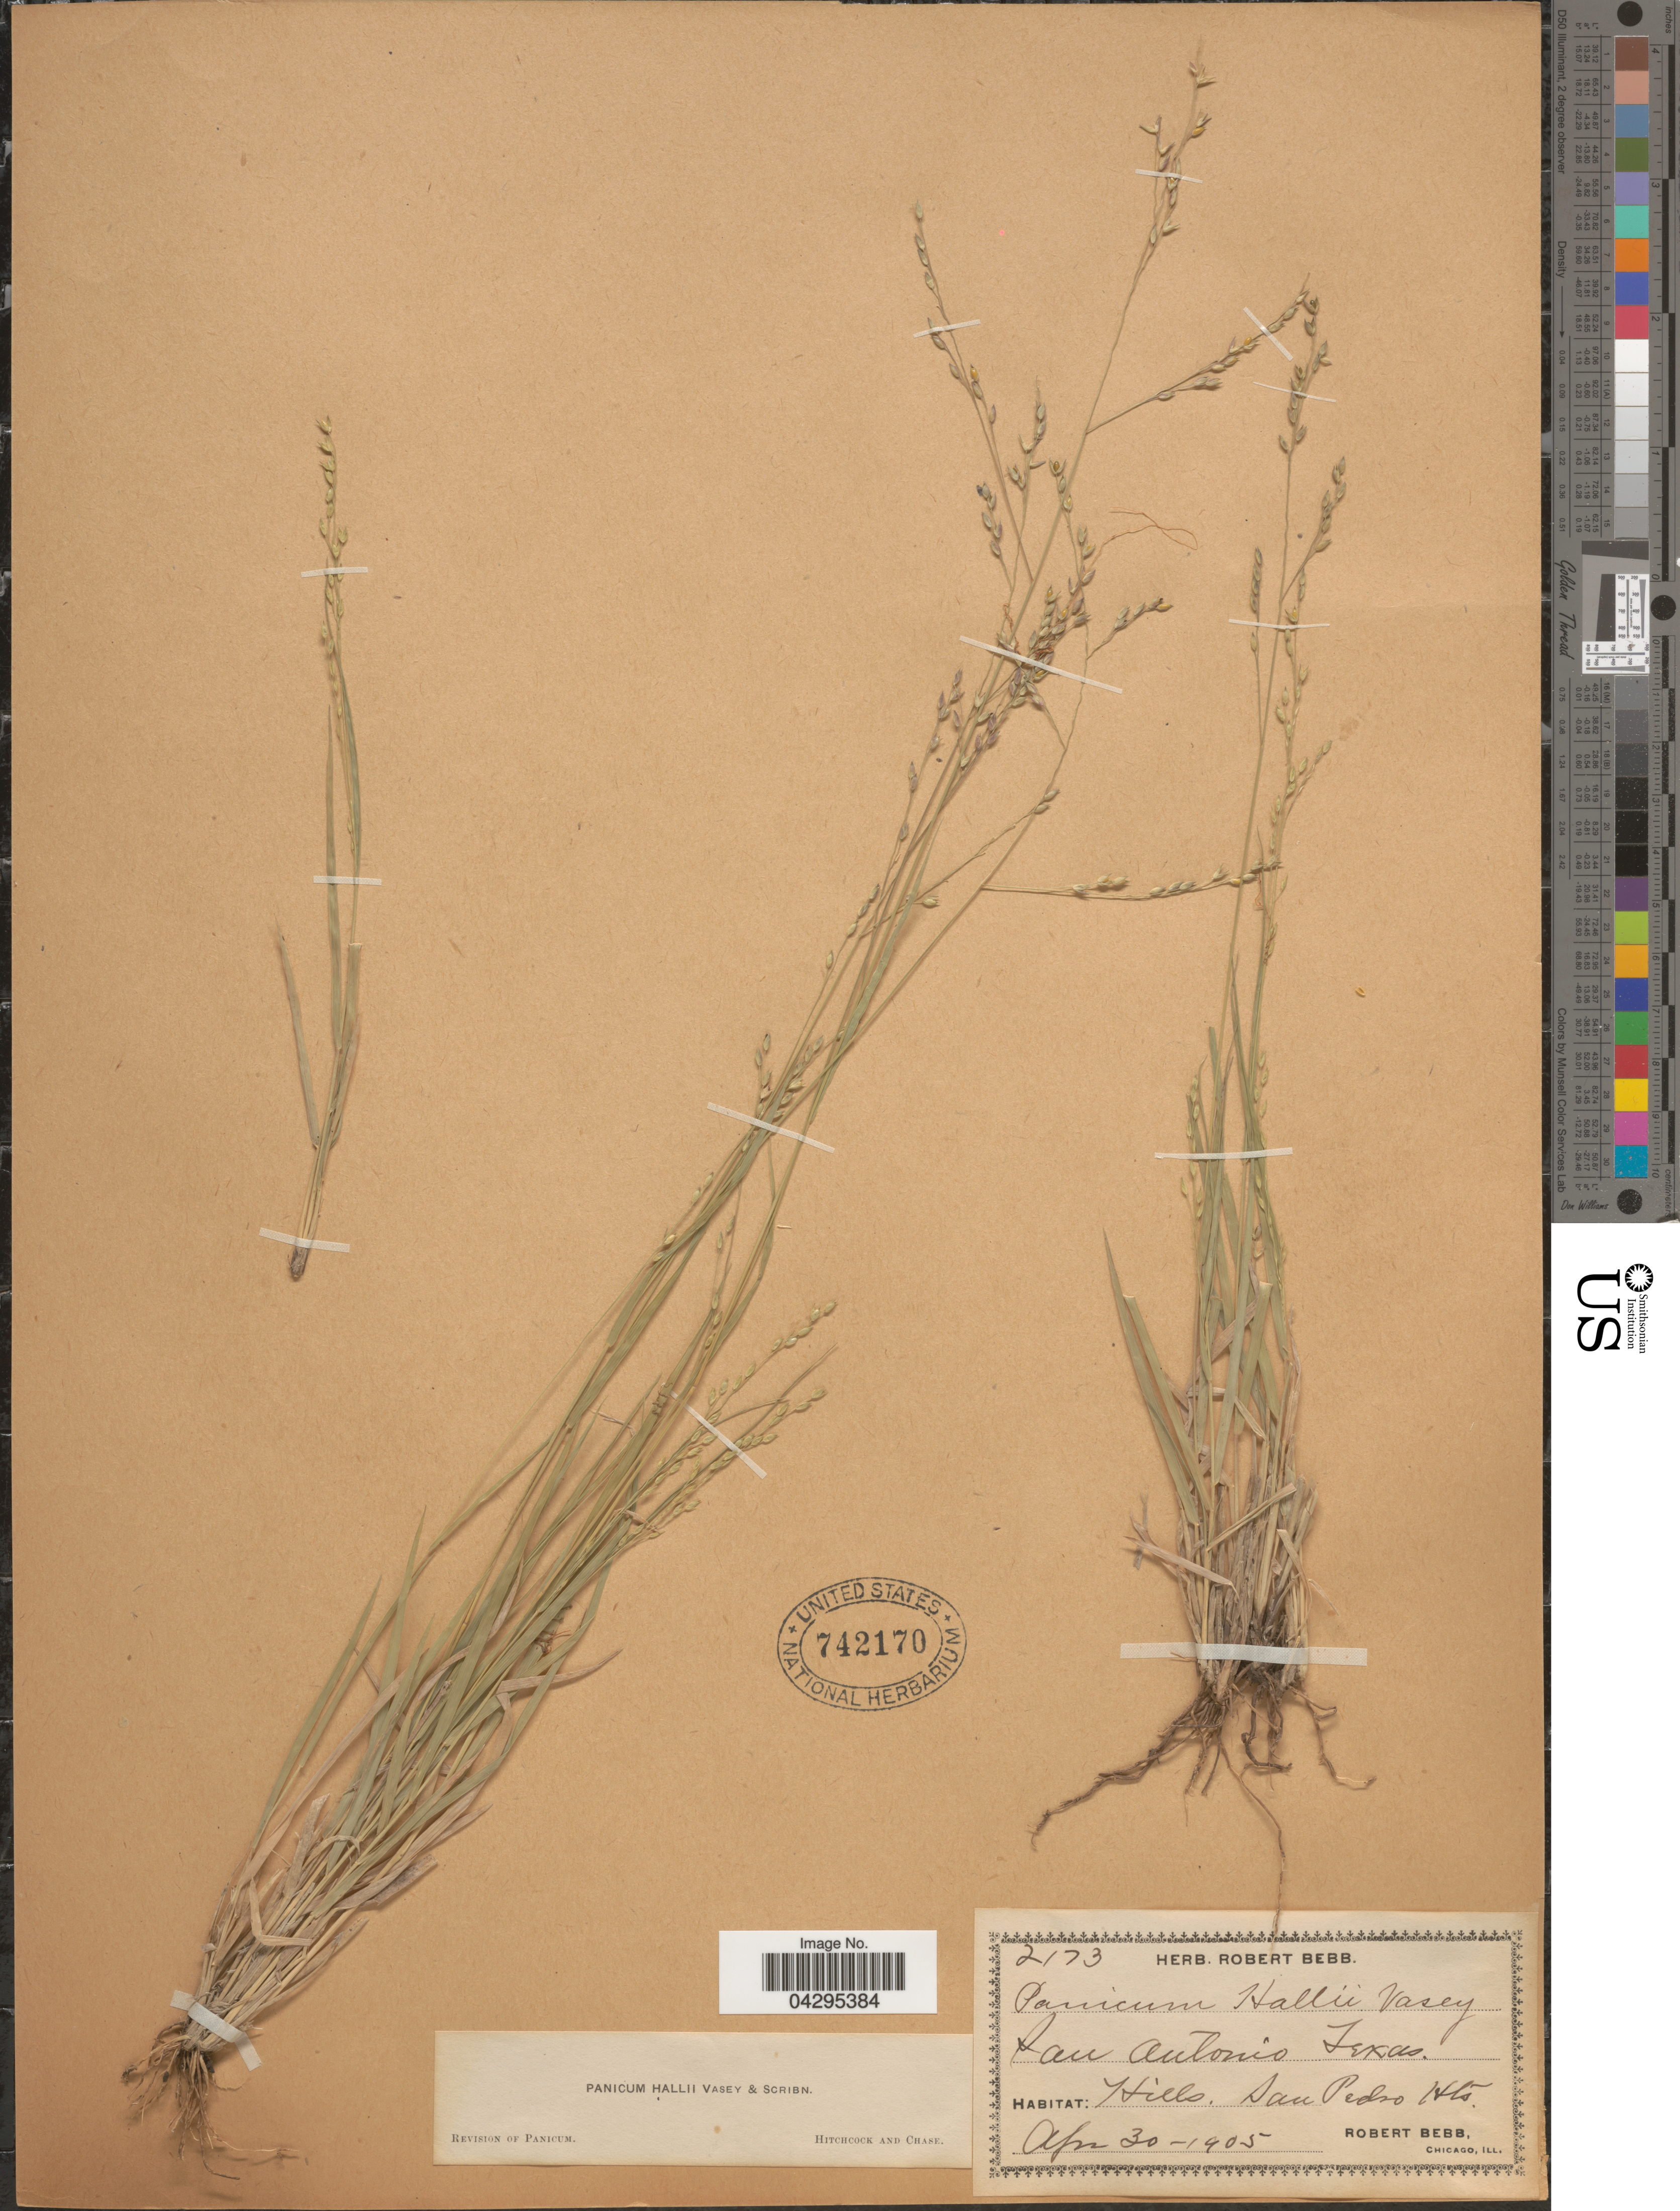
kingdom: Plantae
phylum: Tracheophyta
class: Liliopsida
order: Poales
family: Poaceae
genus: Panicum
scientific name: Panicum hallii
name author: Vasey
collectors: R. Bebb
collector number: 2173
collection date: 1905-04-30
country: United States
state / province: Texas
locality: San Antonio. Hills. San Pedro Mts.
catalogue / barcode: US 742170